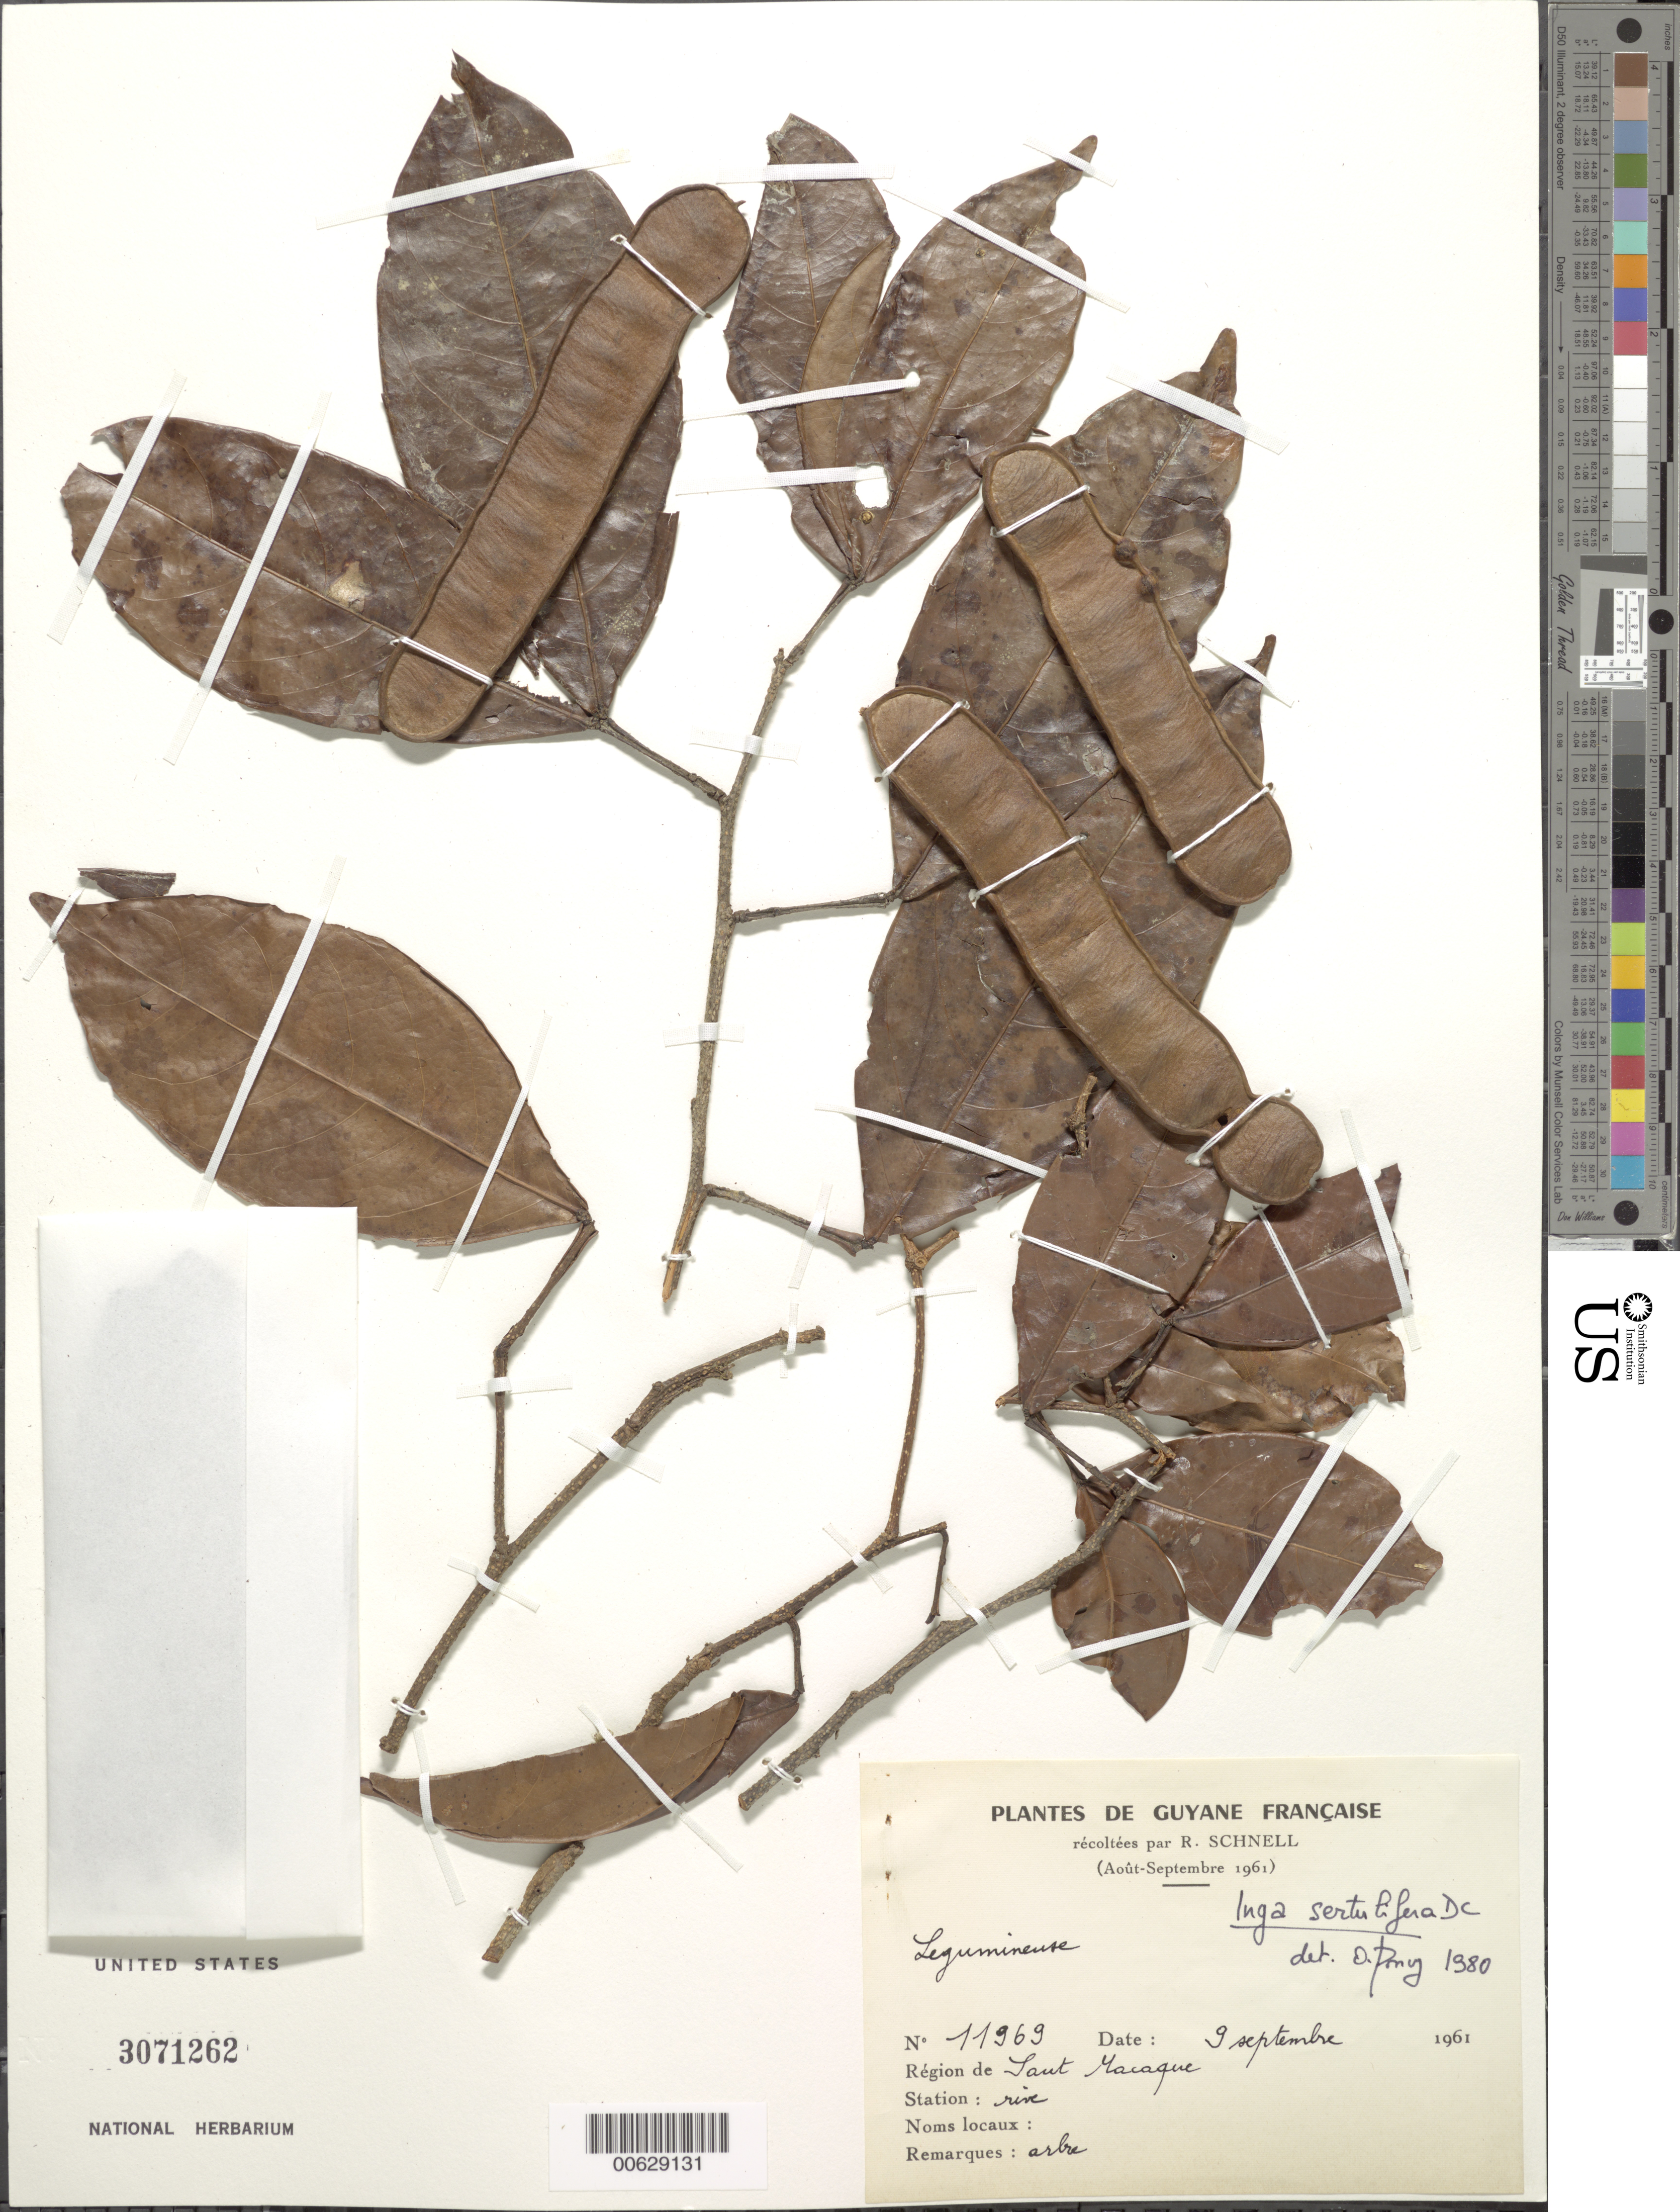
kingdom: Plantae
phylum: Tracheophyta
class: Magnoliopsida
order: Fabales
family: Fabaceae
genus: Inga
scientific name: Inga sertulifera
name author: DC.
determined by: Poncy, O.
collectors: R. A. Schnell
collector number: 11969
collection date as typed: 9-Sep-61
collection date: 1961-09-09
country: French Guiana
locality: Saut Macaque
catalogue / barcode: US 3071262